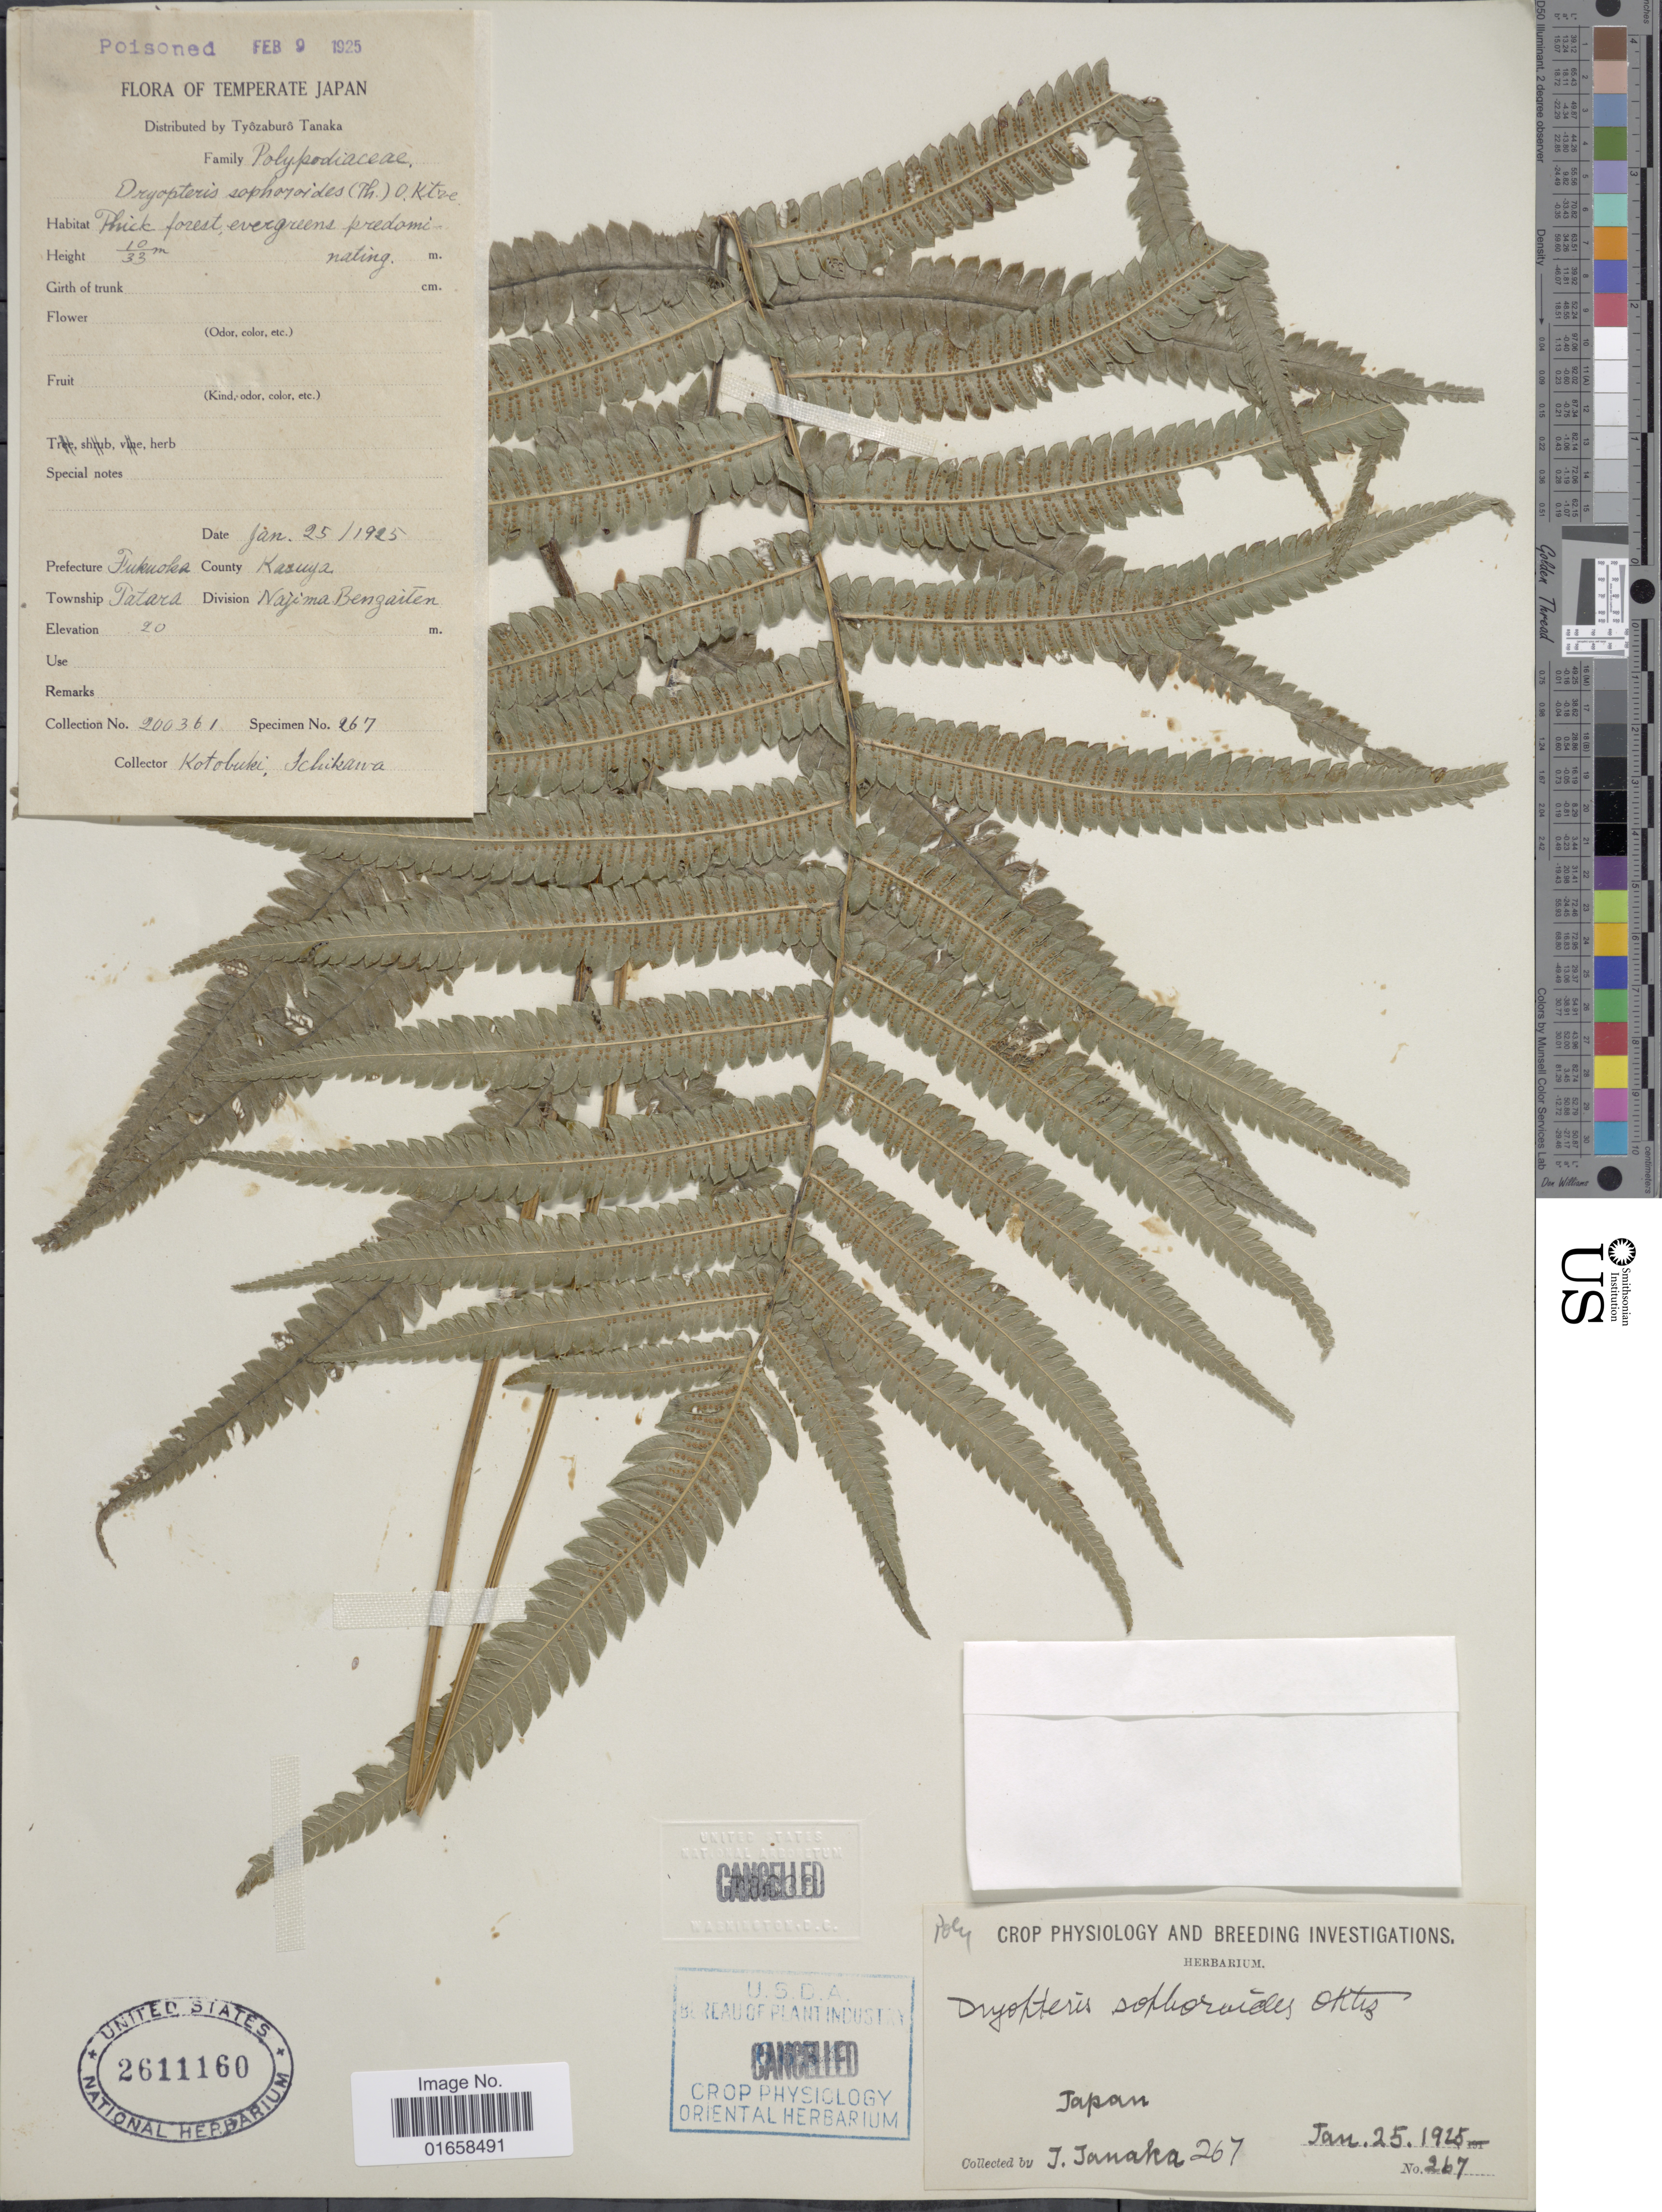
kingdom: Plantae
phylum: Tracheophyta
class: Polypodiopsida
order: Polypodiales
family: Thelypteridaceae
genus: Christella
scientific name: Christella acuminata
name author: (Houtt.) H. Lév.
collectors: T. Tanaka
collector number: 200361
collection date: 1925-01-25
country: Japan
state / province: Hukuoka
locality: Temperate Japan. Prefecture: Fukuoka County Kasuya. Township Tatara. Division: Najima Benzaiten.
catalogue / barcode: US 2611160